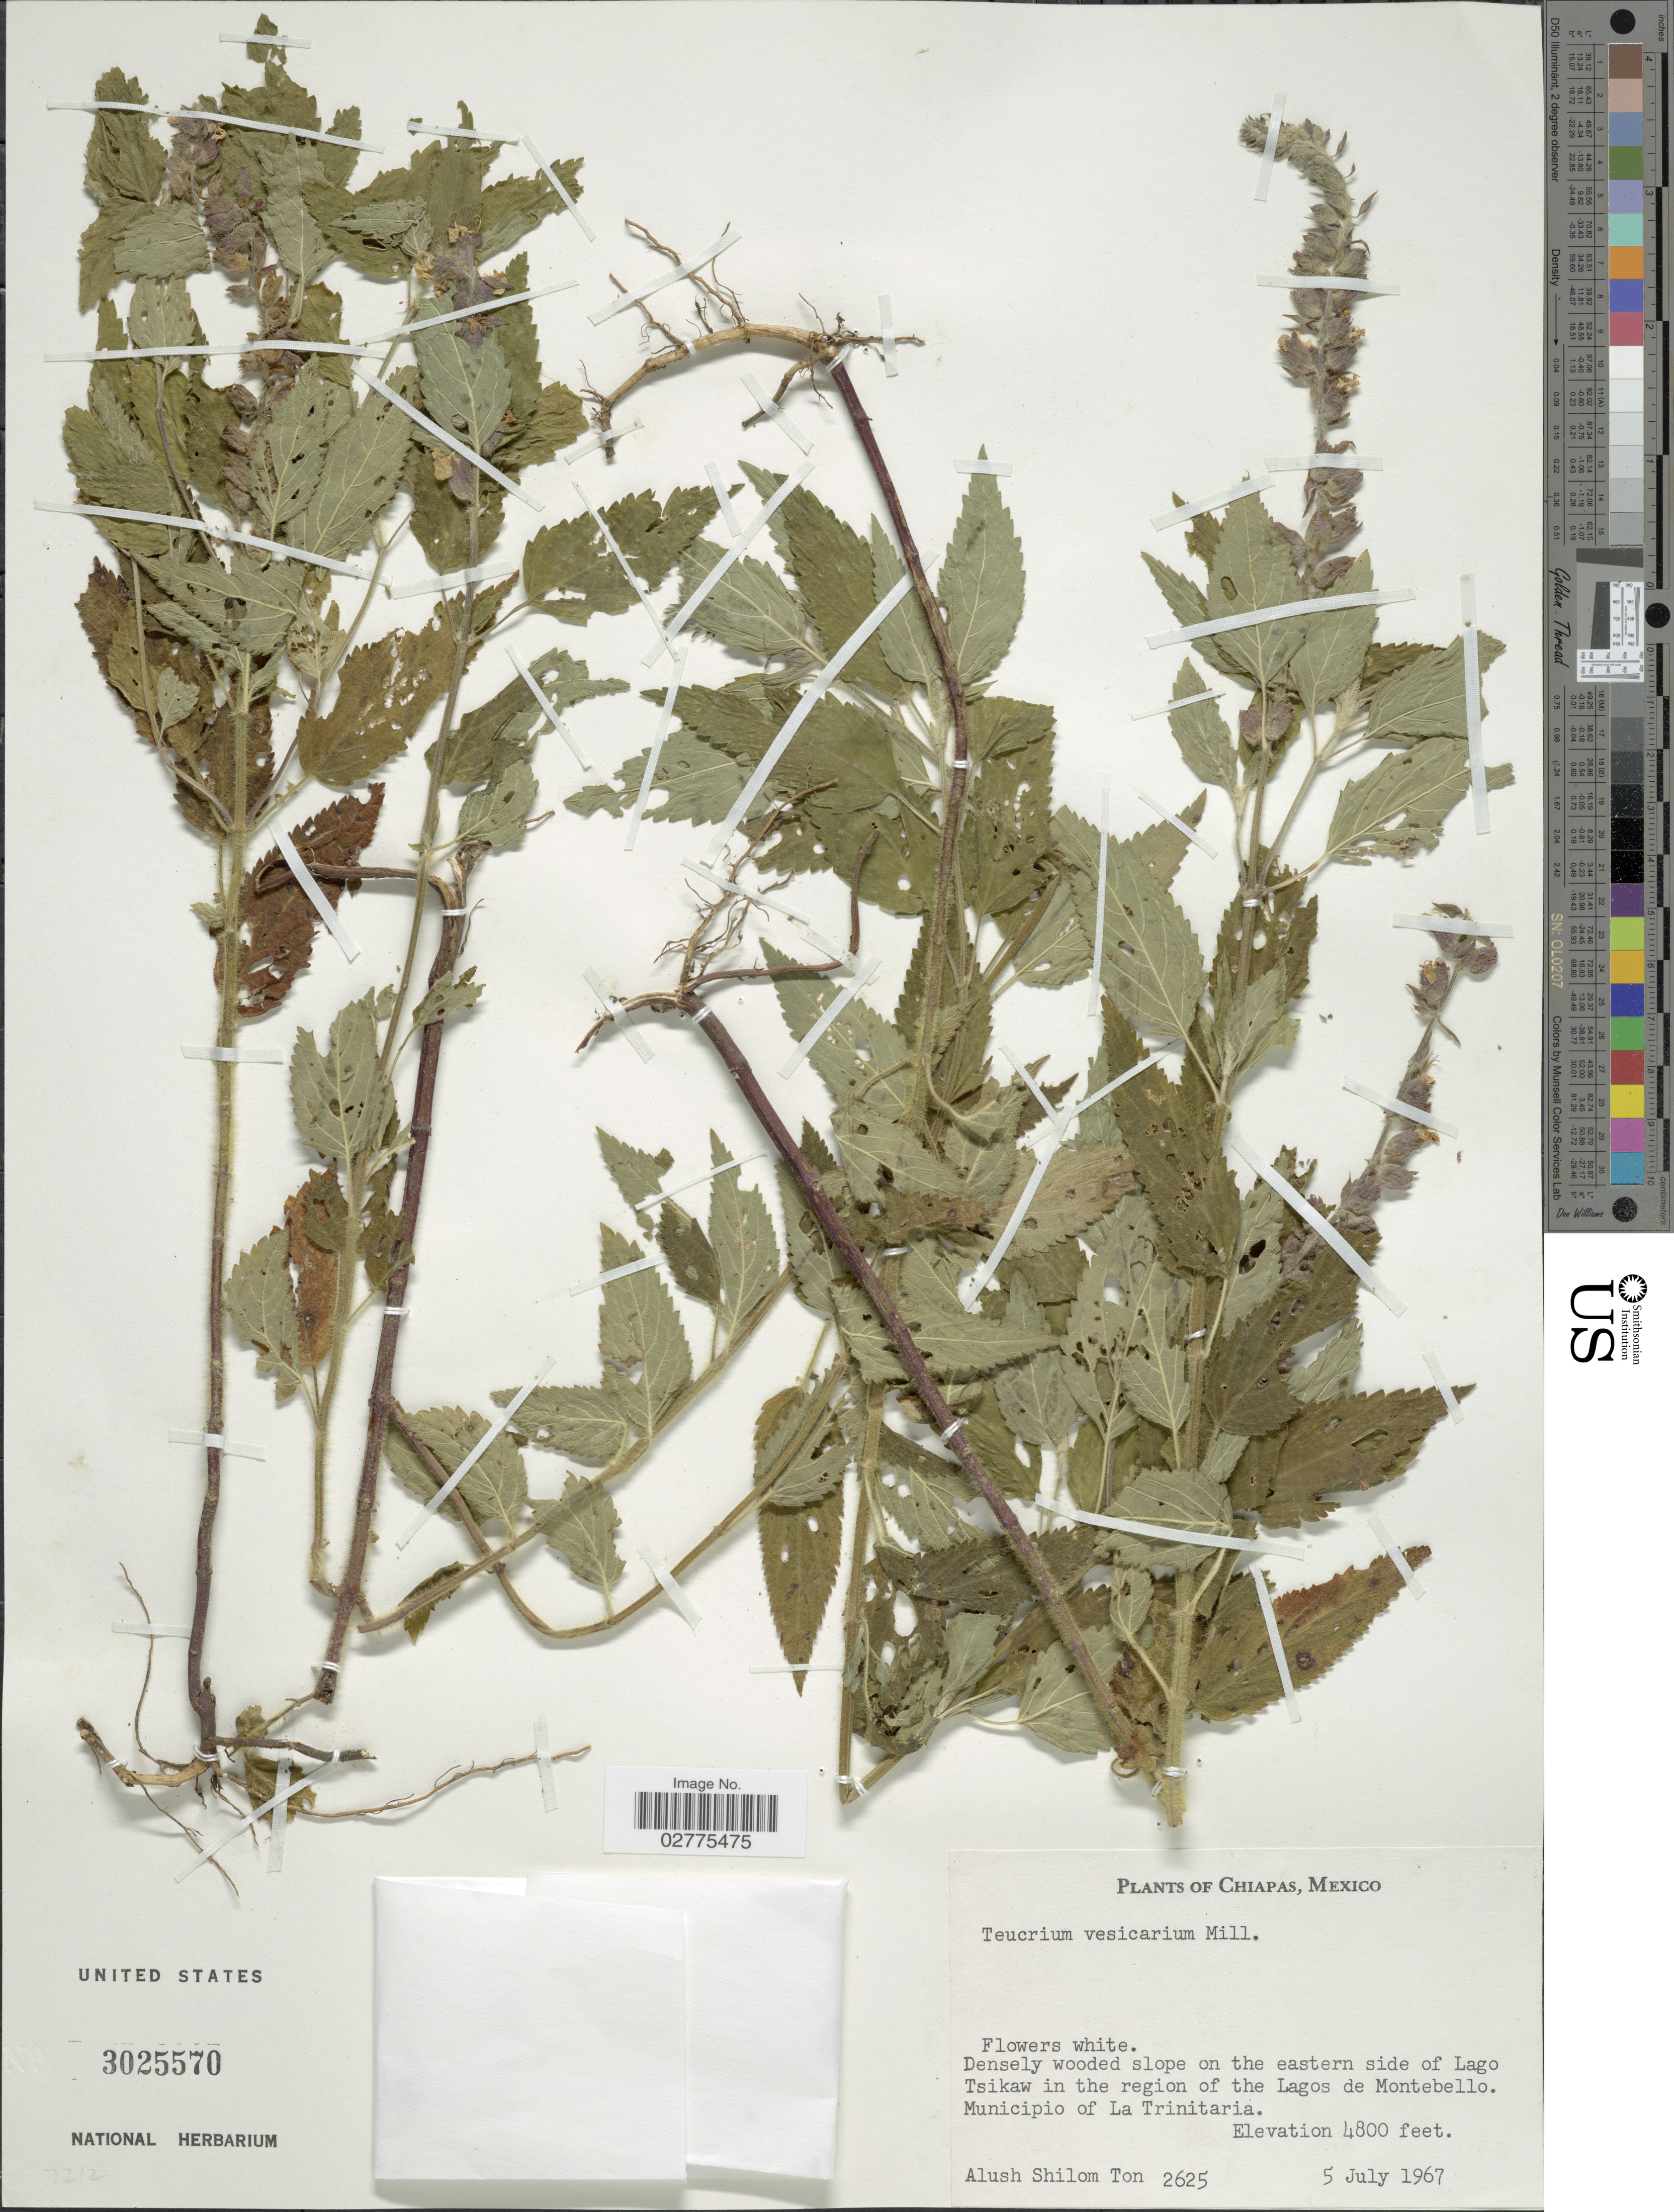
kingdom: Plantae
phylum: Tracheophyta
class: Magnoliopsida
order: Lamiales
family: Lamiaceae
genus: Teucrium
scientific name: Teucrium vesicarium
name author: Mill.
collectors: A. S. Ton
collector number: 2625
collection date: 1967-07-05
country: Mexico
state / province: Chiapas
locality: Densely wooded slope on the eastern side of Lago Tsikaw in the region of the Lagos de Montebello. Municipio of La Trinitaria.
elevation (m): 1463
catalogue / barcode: US 3025570